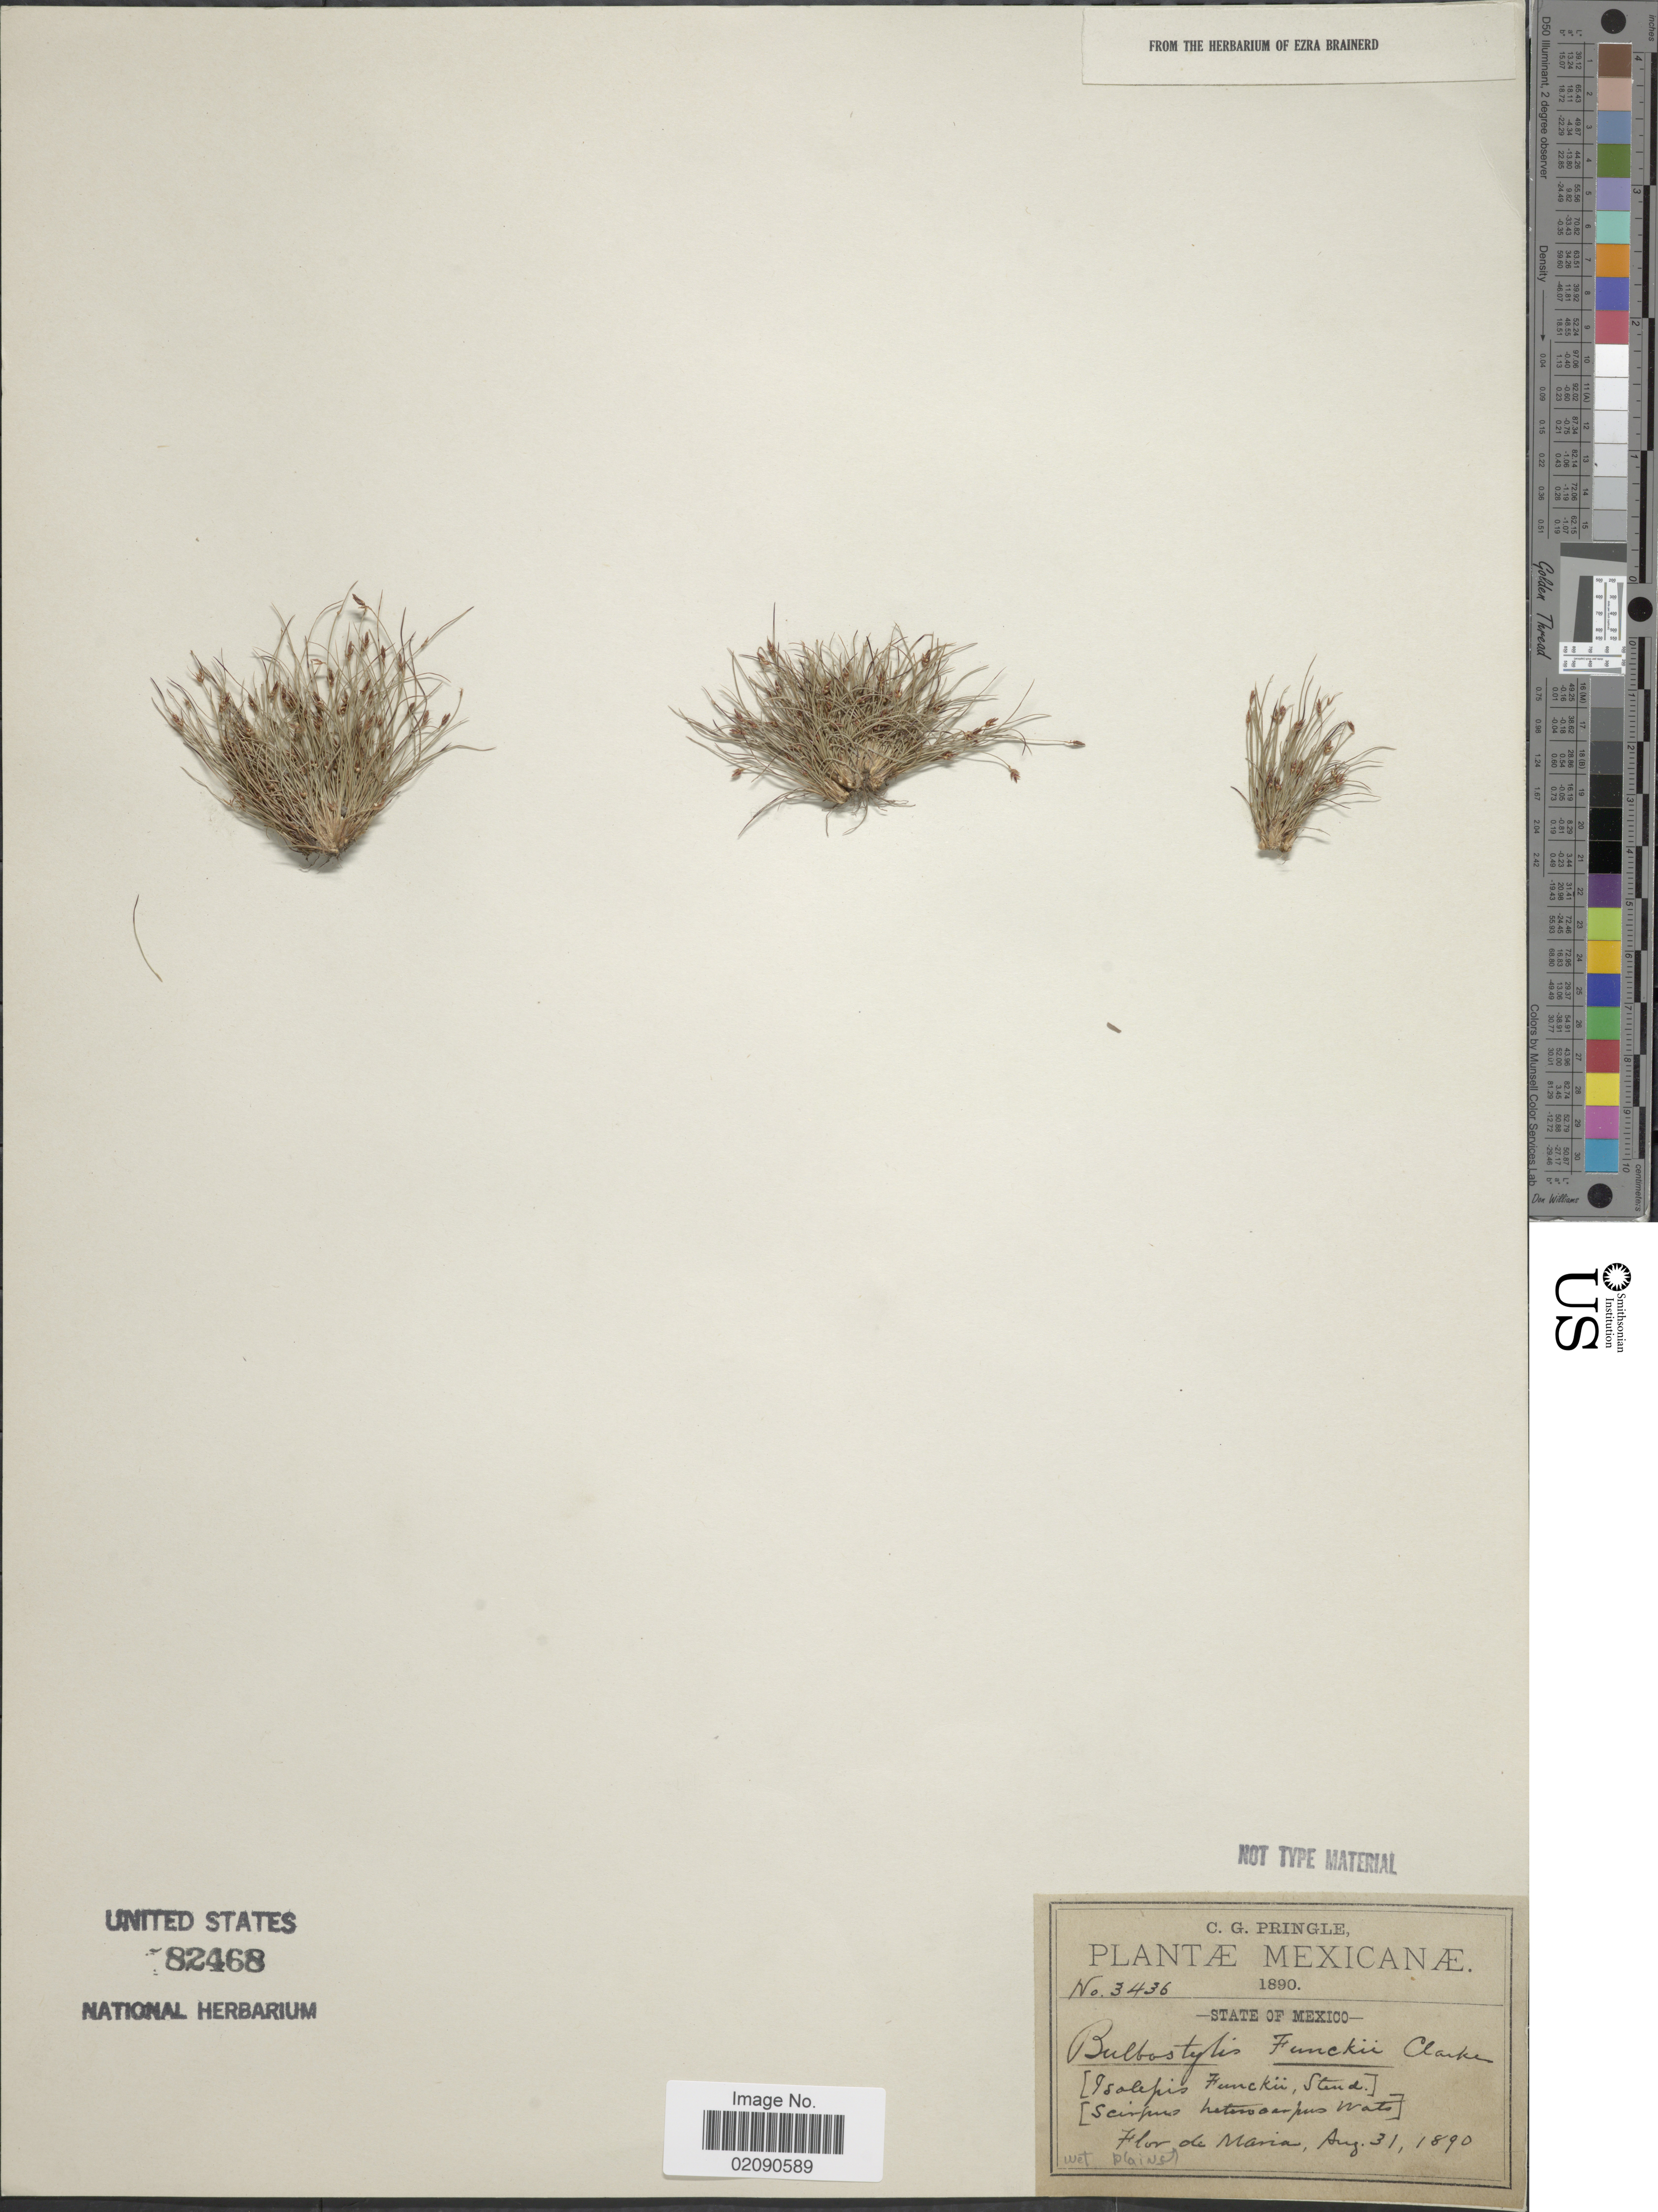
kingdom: Plantae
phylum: Tracheophyta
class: Liliopsida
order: Poales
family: Cyperaceae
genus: Bulbostylis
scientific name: Bulbostylis funckii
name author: (Steud.) C.B. Clarke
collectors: C. G. Pringle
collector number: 3436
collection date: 1890-08-31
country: Mexico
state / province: México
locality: Flor de Maria, wet plains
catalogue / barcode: US 82468